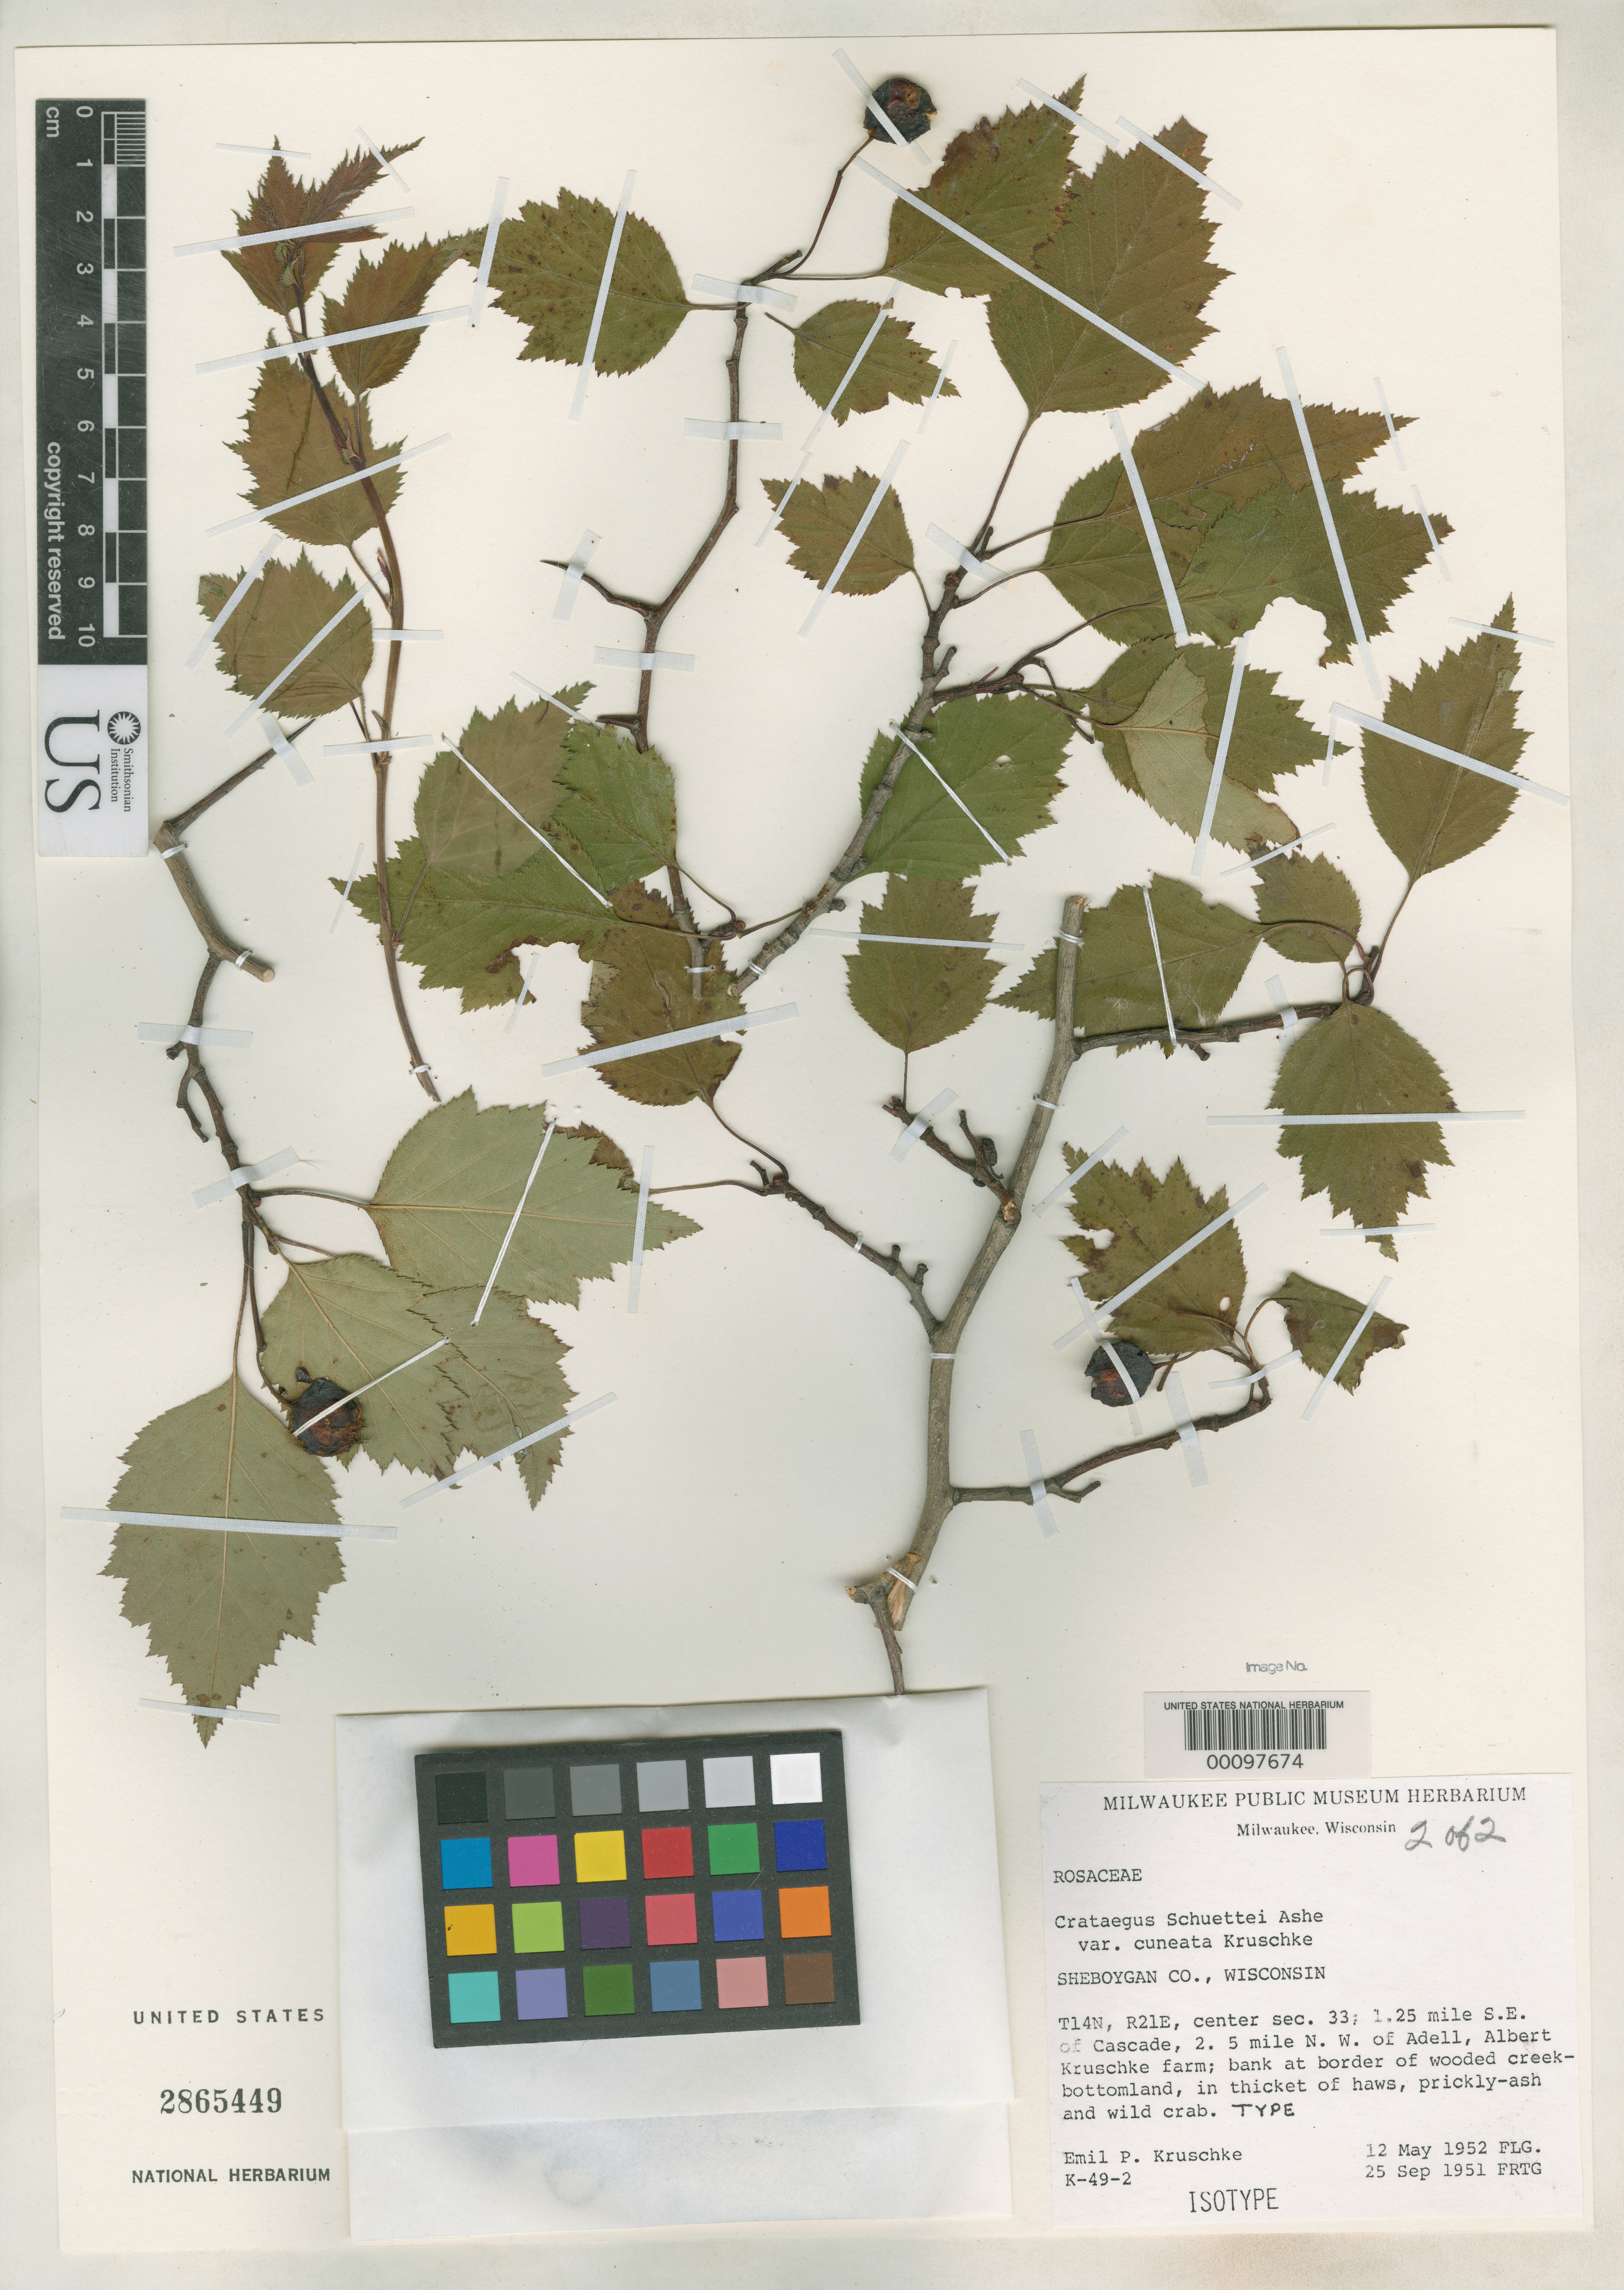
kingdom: Plantae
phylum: Tracheophyta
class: Magnoliopsida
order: Rosales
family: Rosaceae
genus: Crataegus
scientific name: Crataegus schuettei var. cuneata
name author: Kruschke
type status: Isotype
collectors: E. Kruschke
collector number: K-49-2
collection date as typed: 25 Sep 1951 and 12 May 1952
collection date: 1951-09-25,1952-05-12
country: United States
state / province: Wisconsin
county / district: Sheboygan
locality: Southeast of Cascade and northwest of Adell.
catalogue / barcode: US 2865449